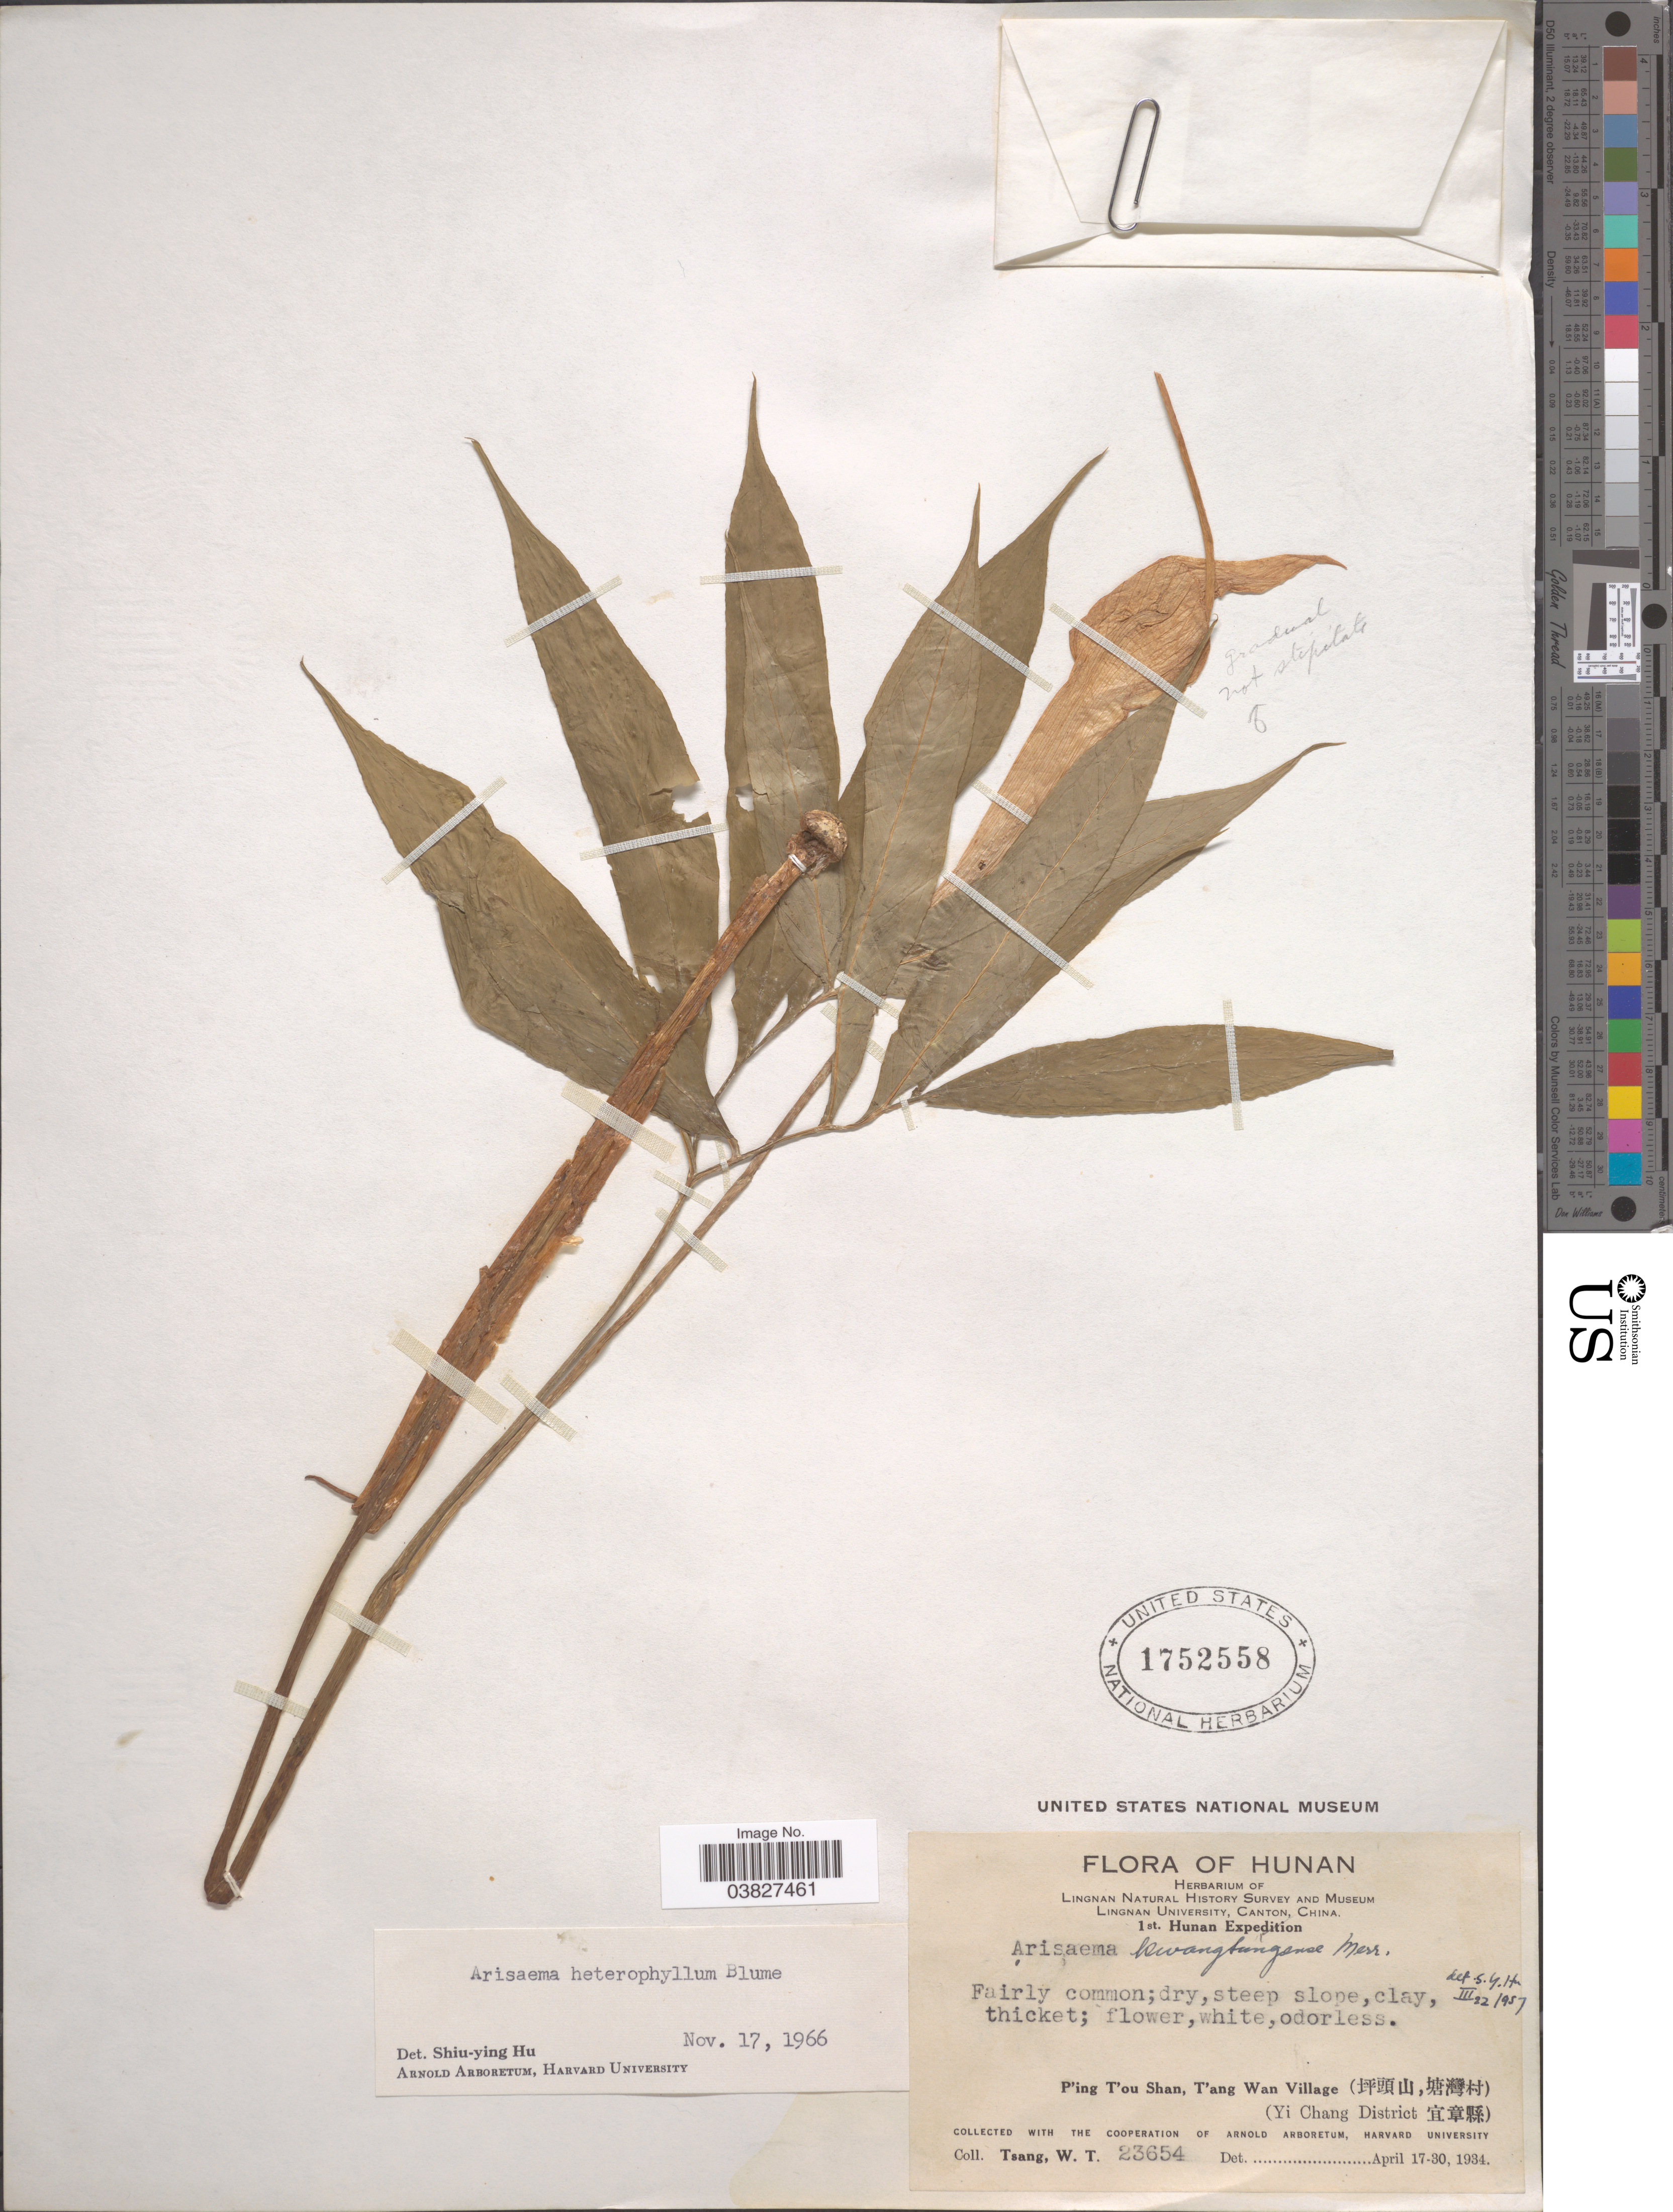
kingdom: Plantae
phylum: Tracheophyta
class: Liliopsida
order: Alismatales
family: Araceae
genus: Arisaema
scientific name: Arisaema heterophyllum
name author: Blume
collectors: W. T. Tsang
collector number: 23654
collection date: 1934-04-17/1934-04-30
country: China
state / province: Hunan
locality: P'ing T'ou Shan, T'ang Wan Village (X, X). (Yi Chang District X).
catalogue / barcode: US 1752558